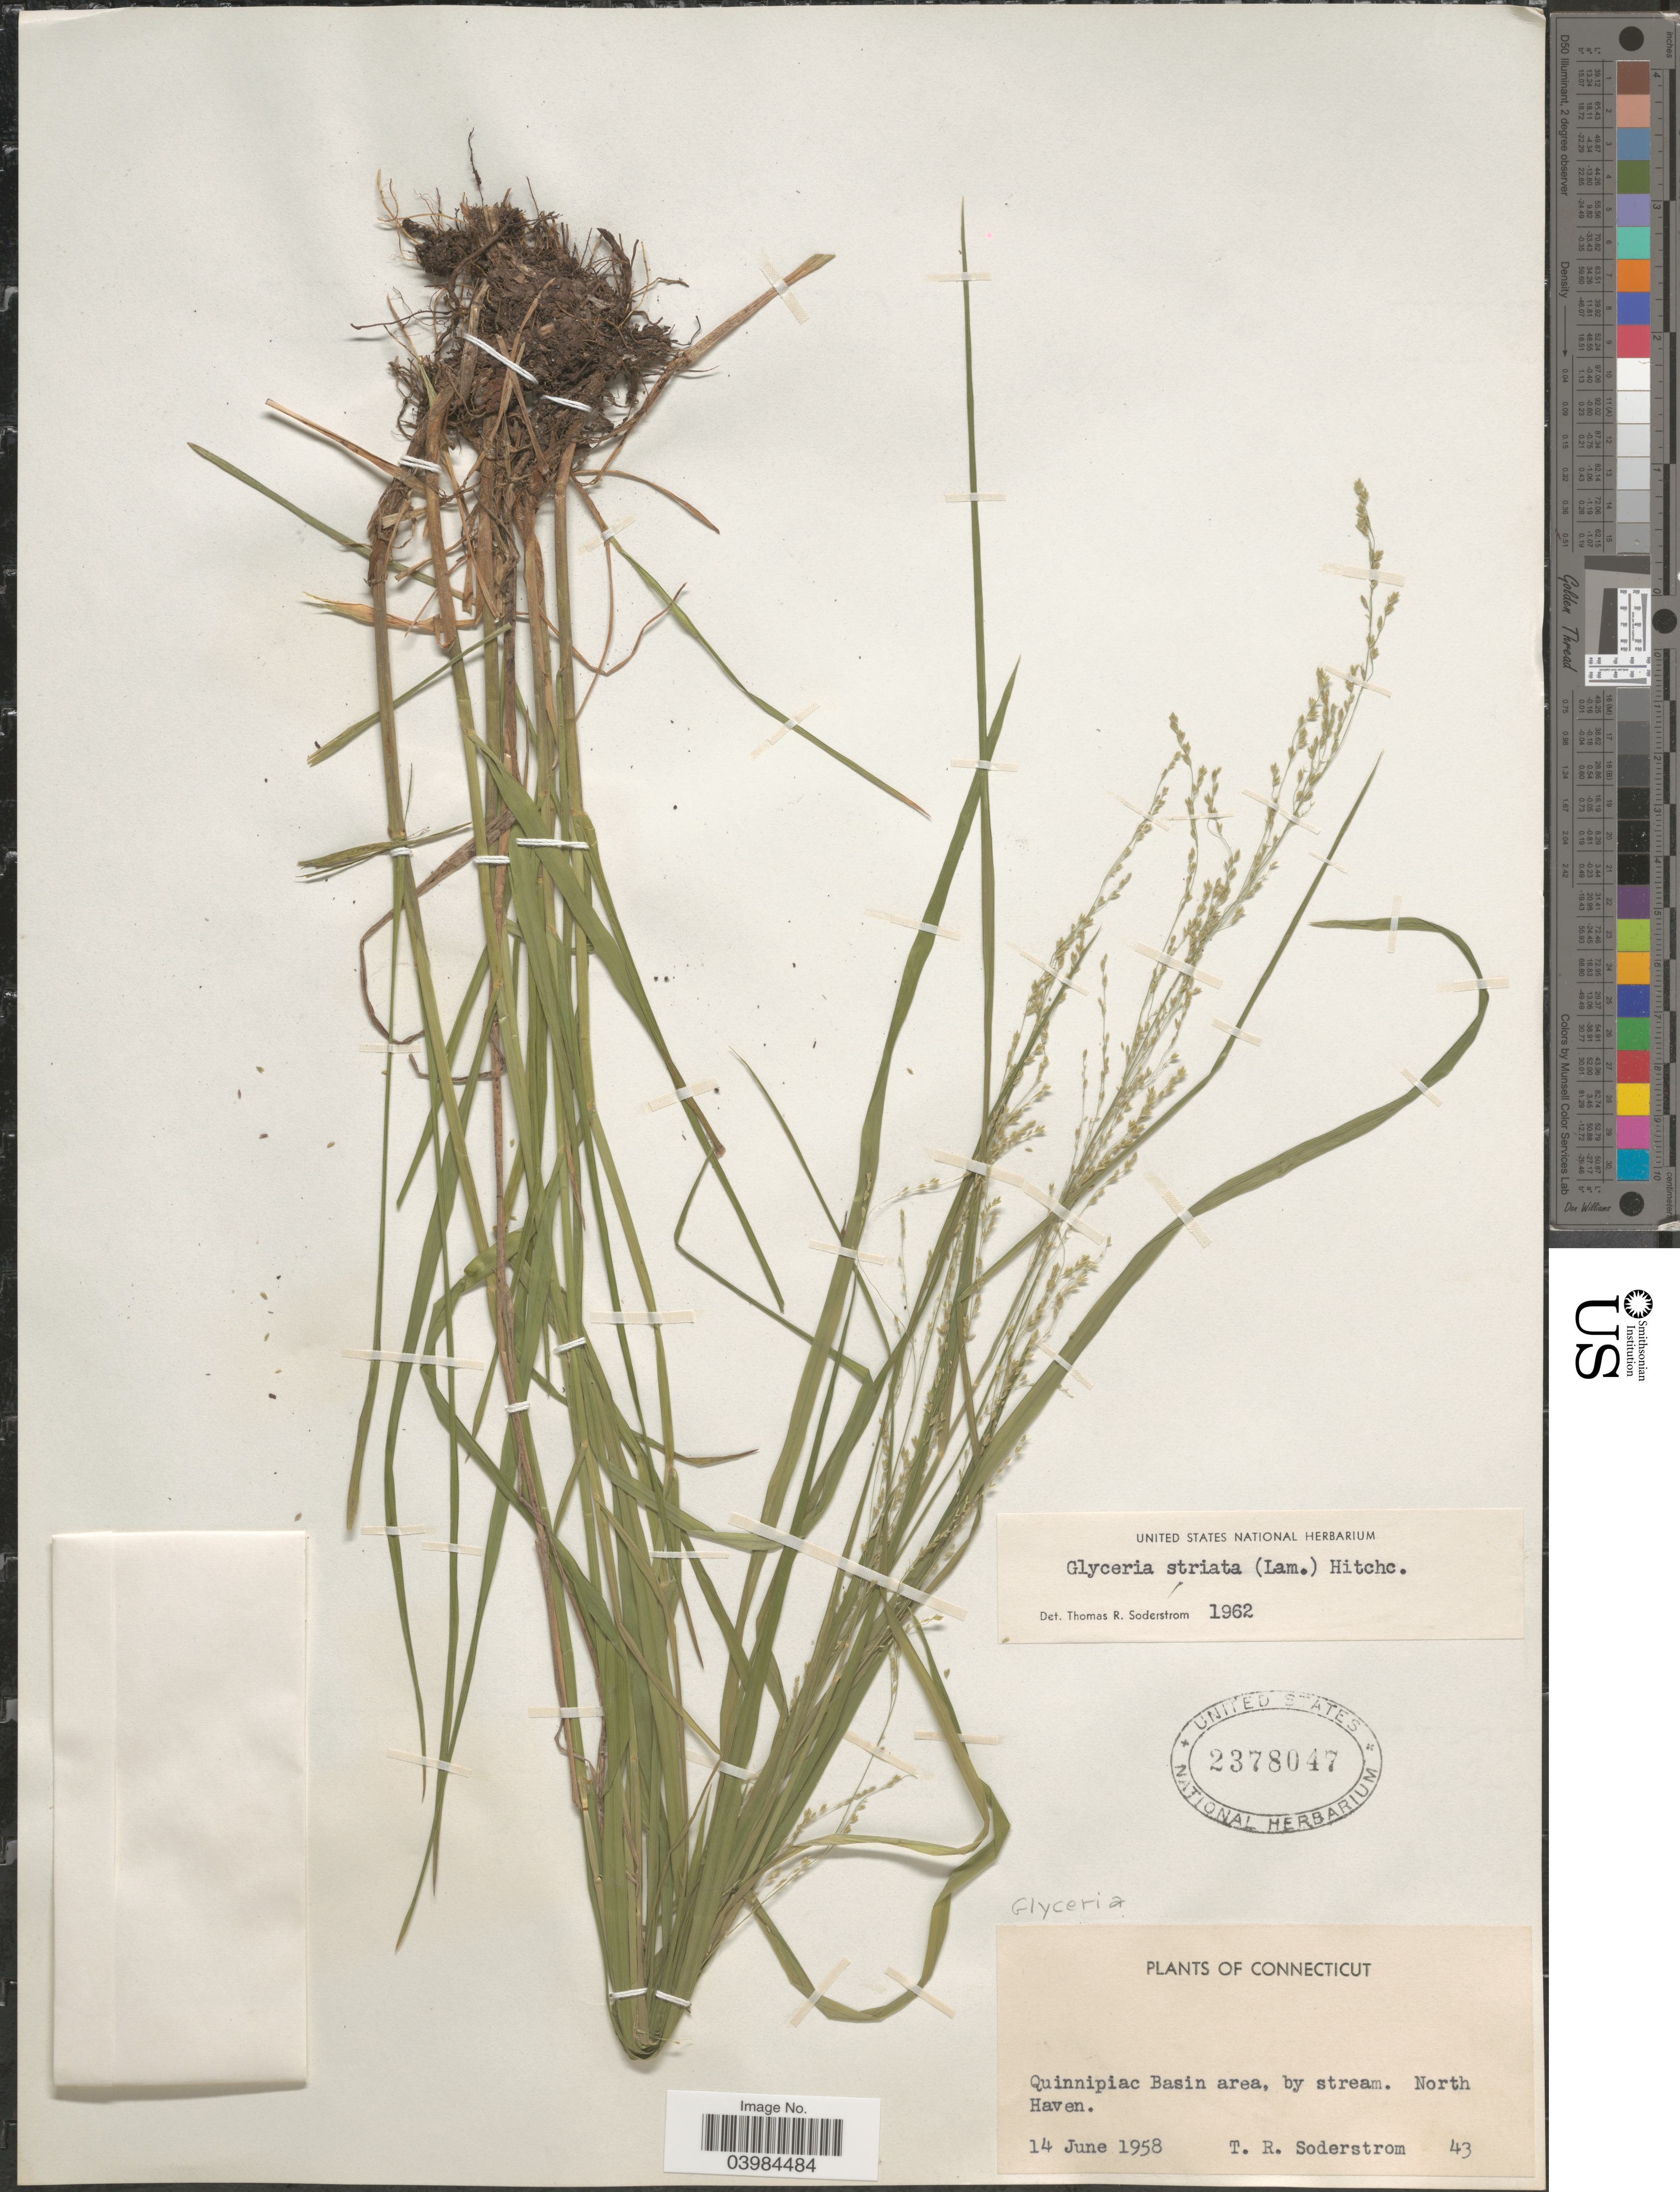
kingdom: Plantae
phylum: Tracheophyta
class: Liliopsida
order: Poales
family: Poaceae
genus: Glyceria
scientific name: Glyceria striata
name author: (Lam.) Hitchc.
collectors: T. R. Soderstrom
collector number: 43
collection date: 1958-06-14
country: United States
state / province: Connecticut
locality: Quinnipiac Basin area, by stream. North Haven.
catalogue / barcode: US 2378047